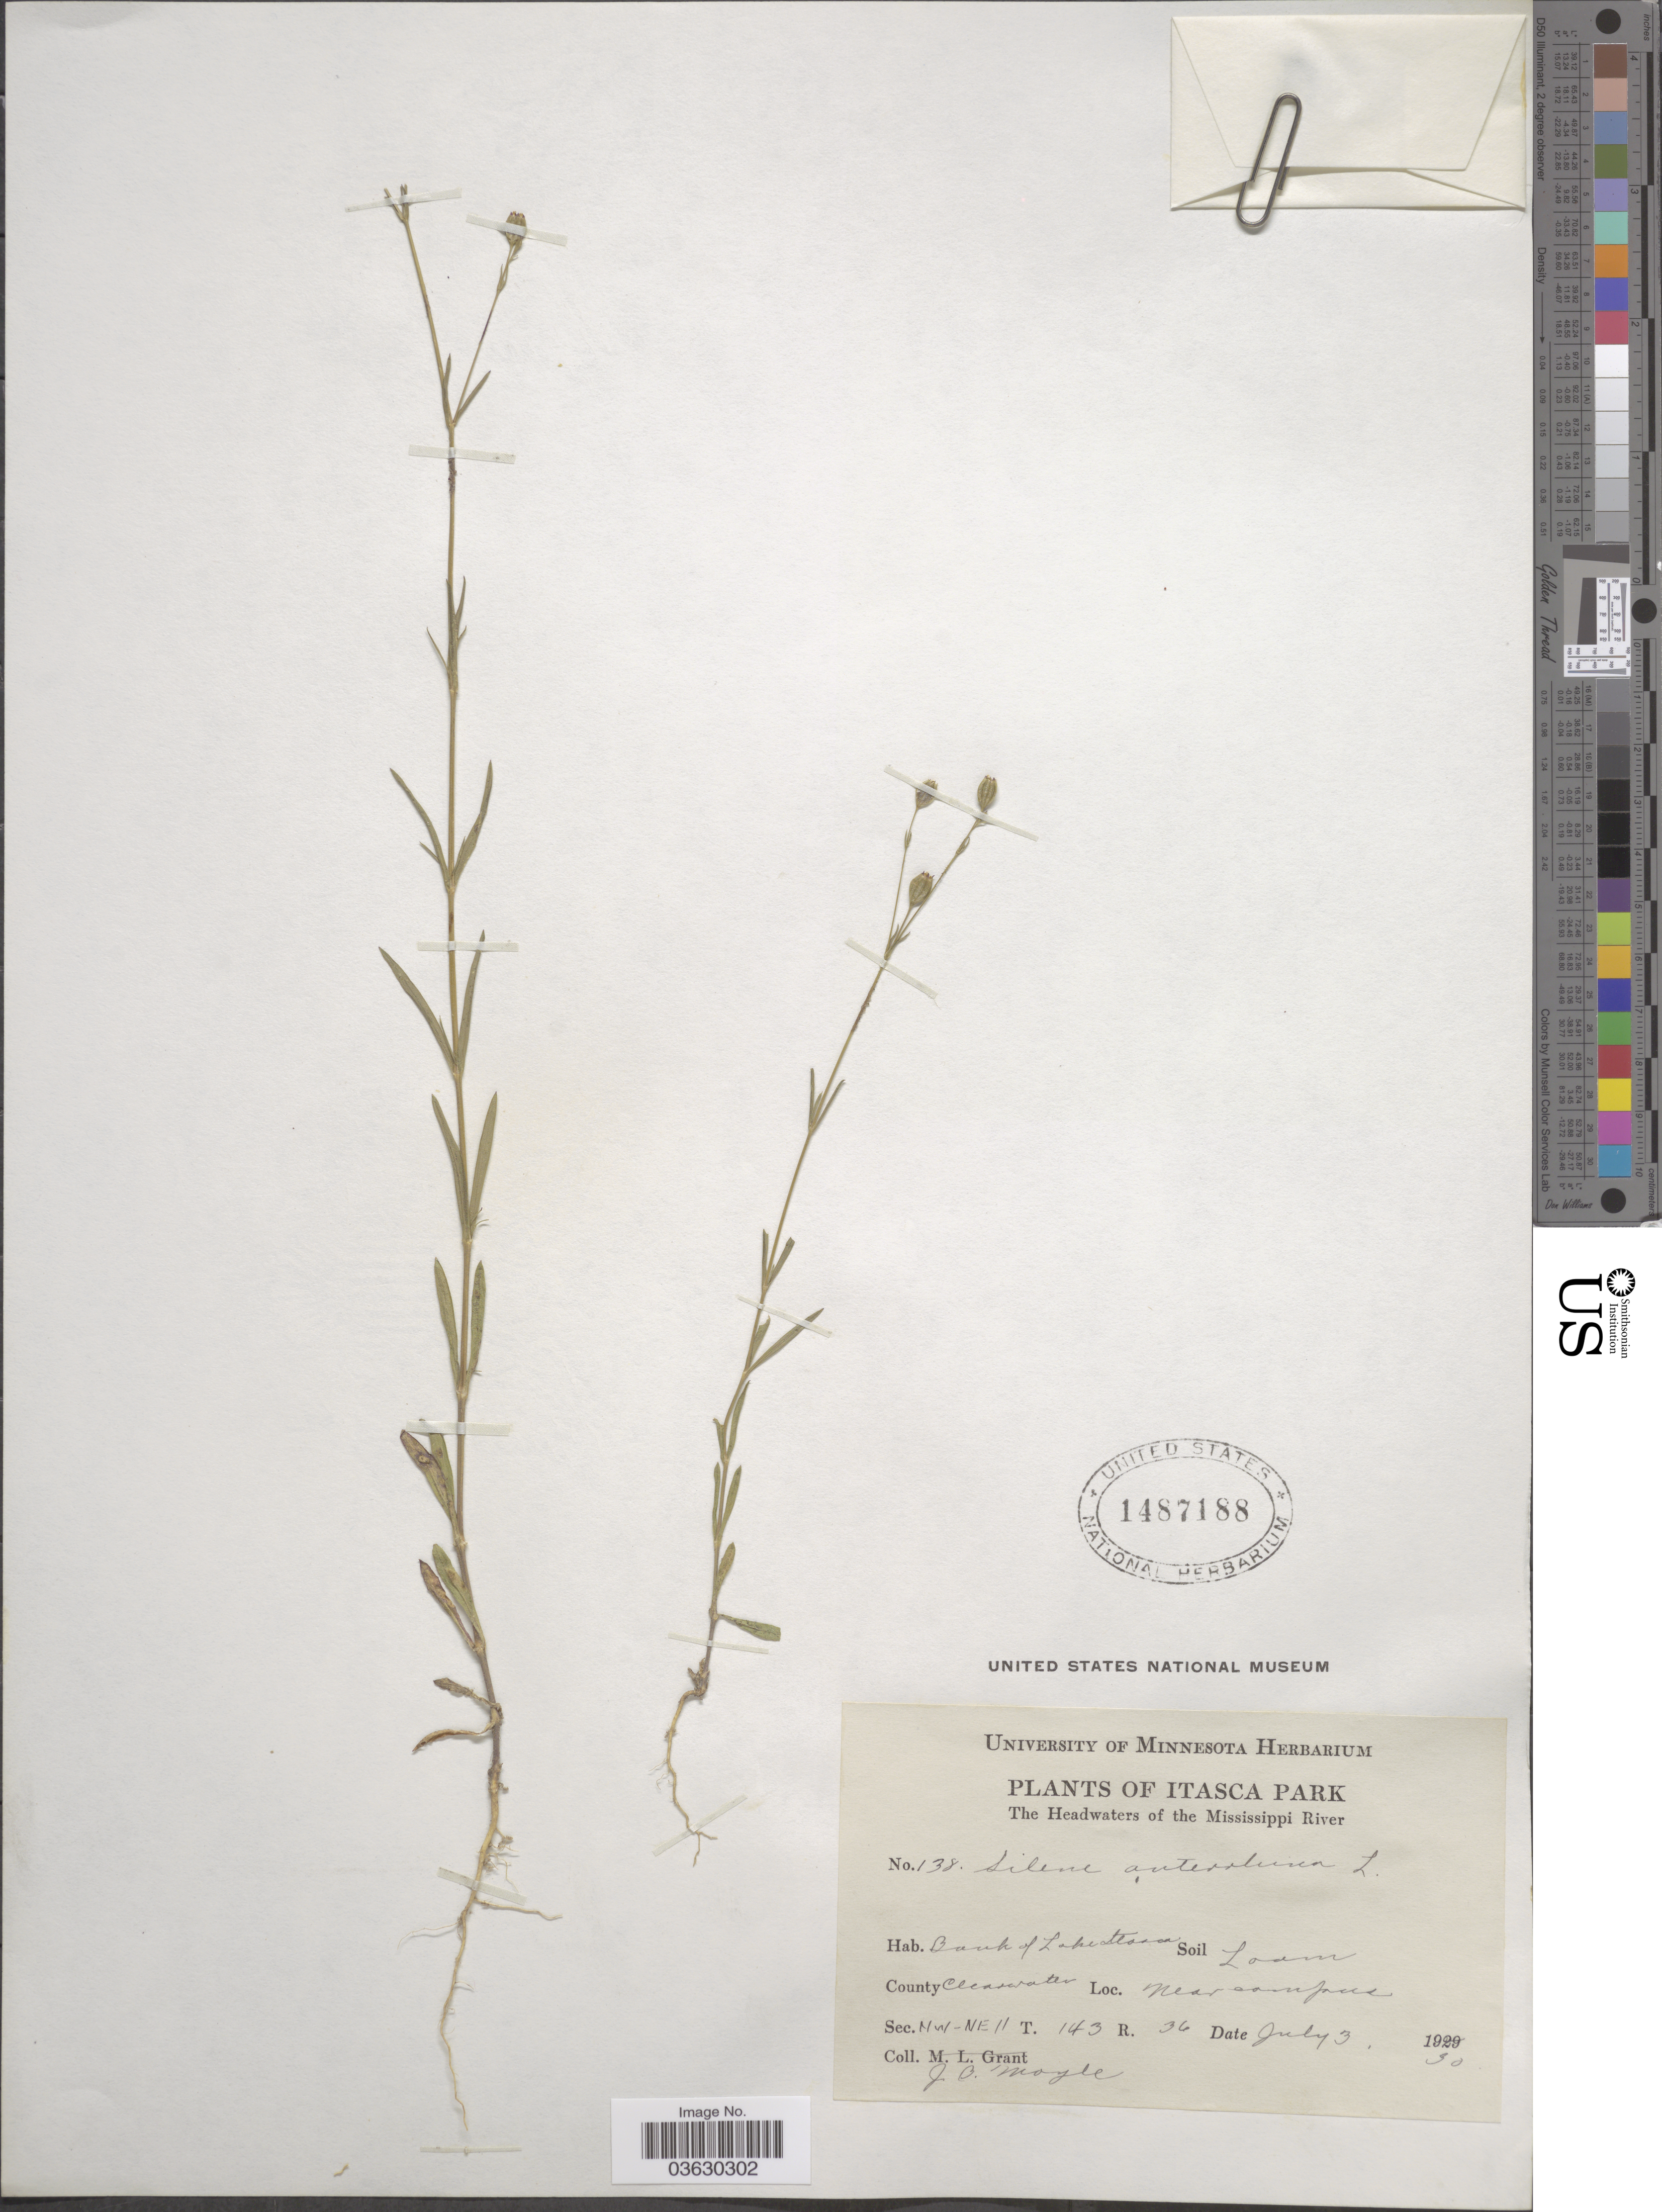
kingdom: Plantae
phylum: Tracheophyta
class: Magnoliopsida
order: Caryophyllales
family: Caryophyllaceae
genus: Silene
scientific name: Silene antirrhina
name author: L.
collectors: J. Moyle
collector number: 138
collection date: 1930-07-03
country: United States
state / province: Minnesota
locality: Itasca Park. The Headwaters of the Mississippi River. Bank of Lake Itasca. County Clearwater. Near campus. Sec. NW-NW11 T.143 R.36.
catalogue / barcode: US 1487188